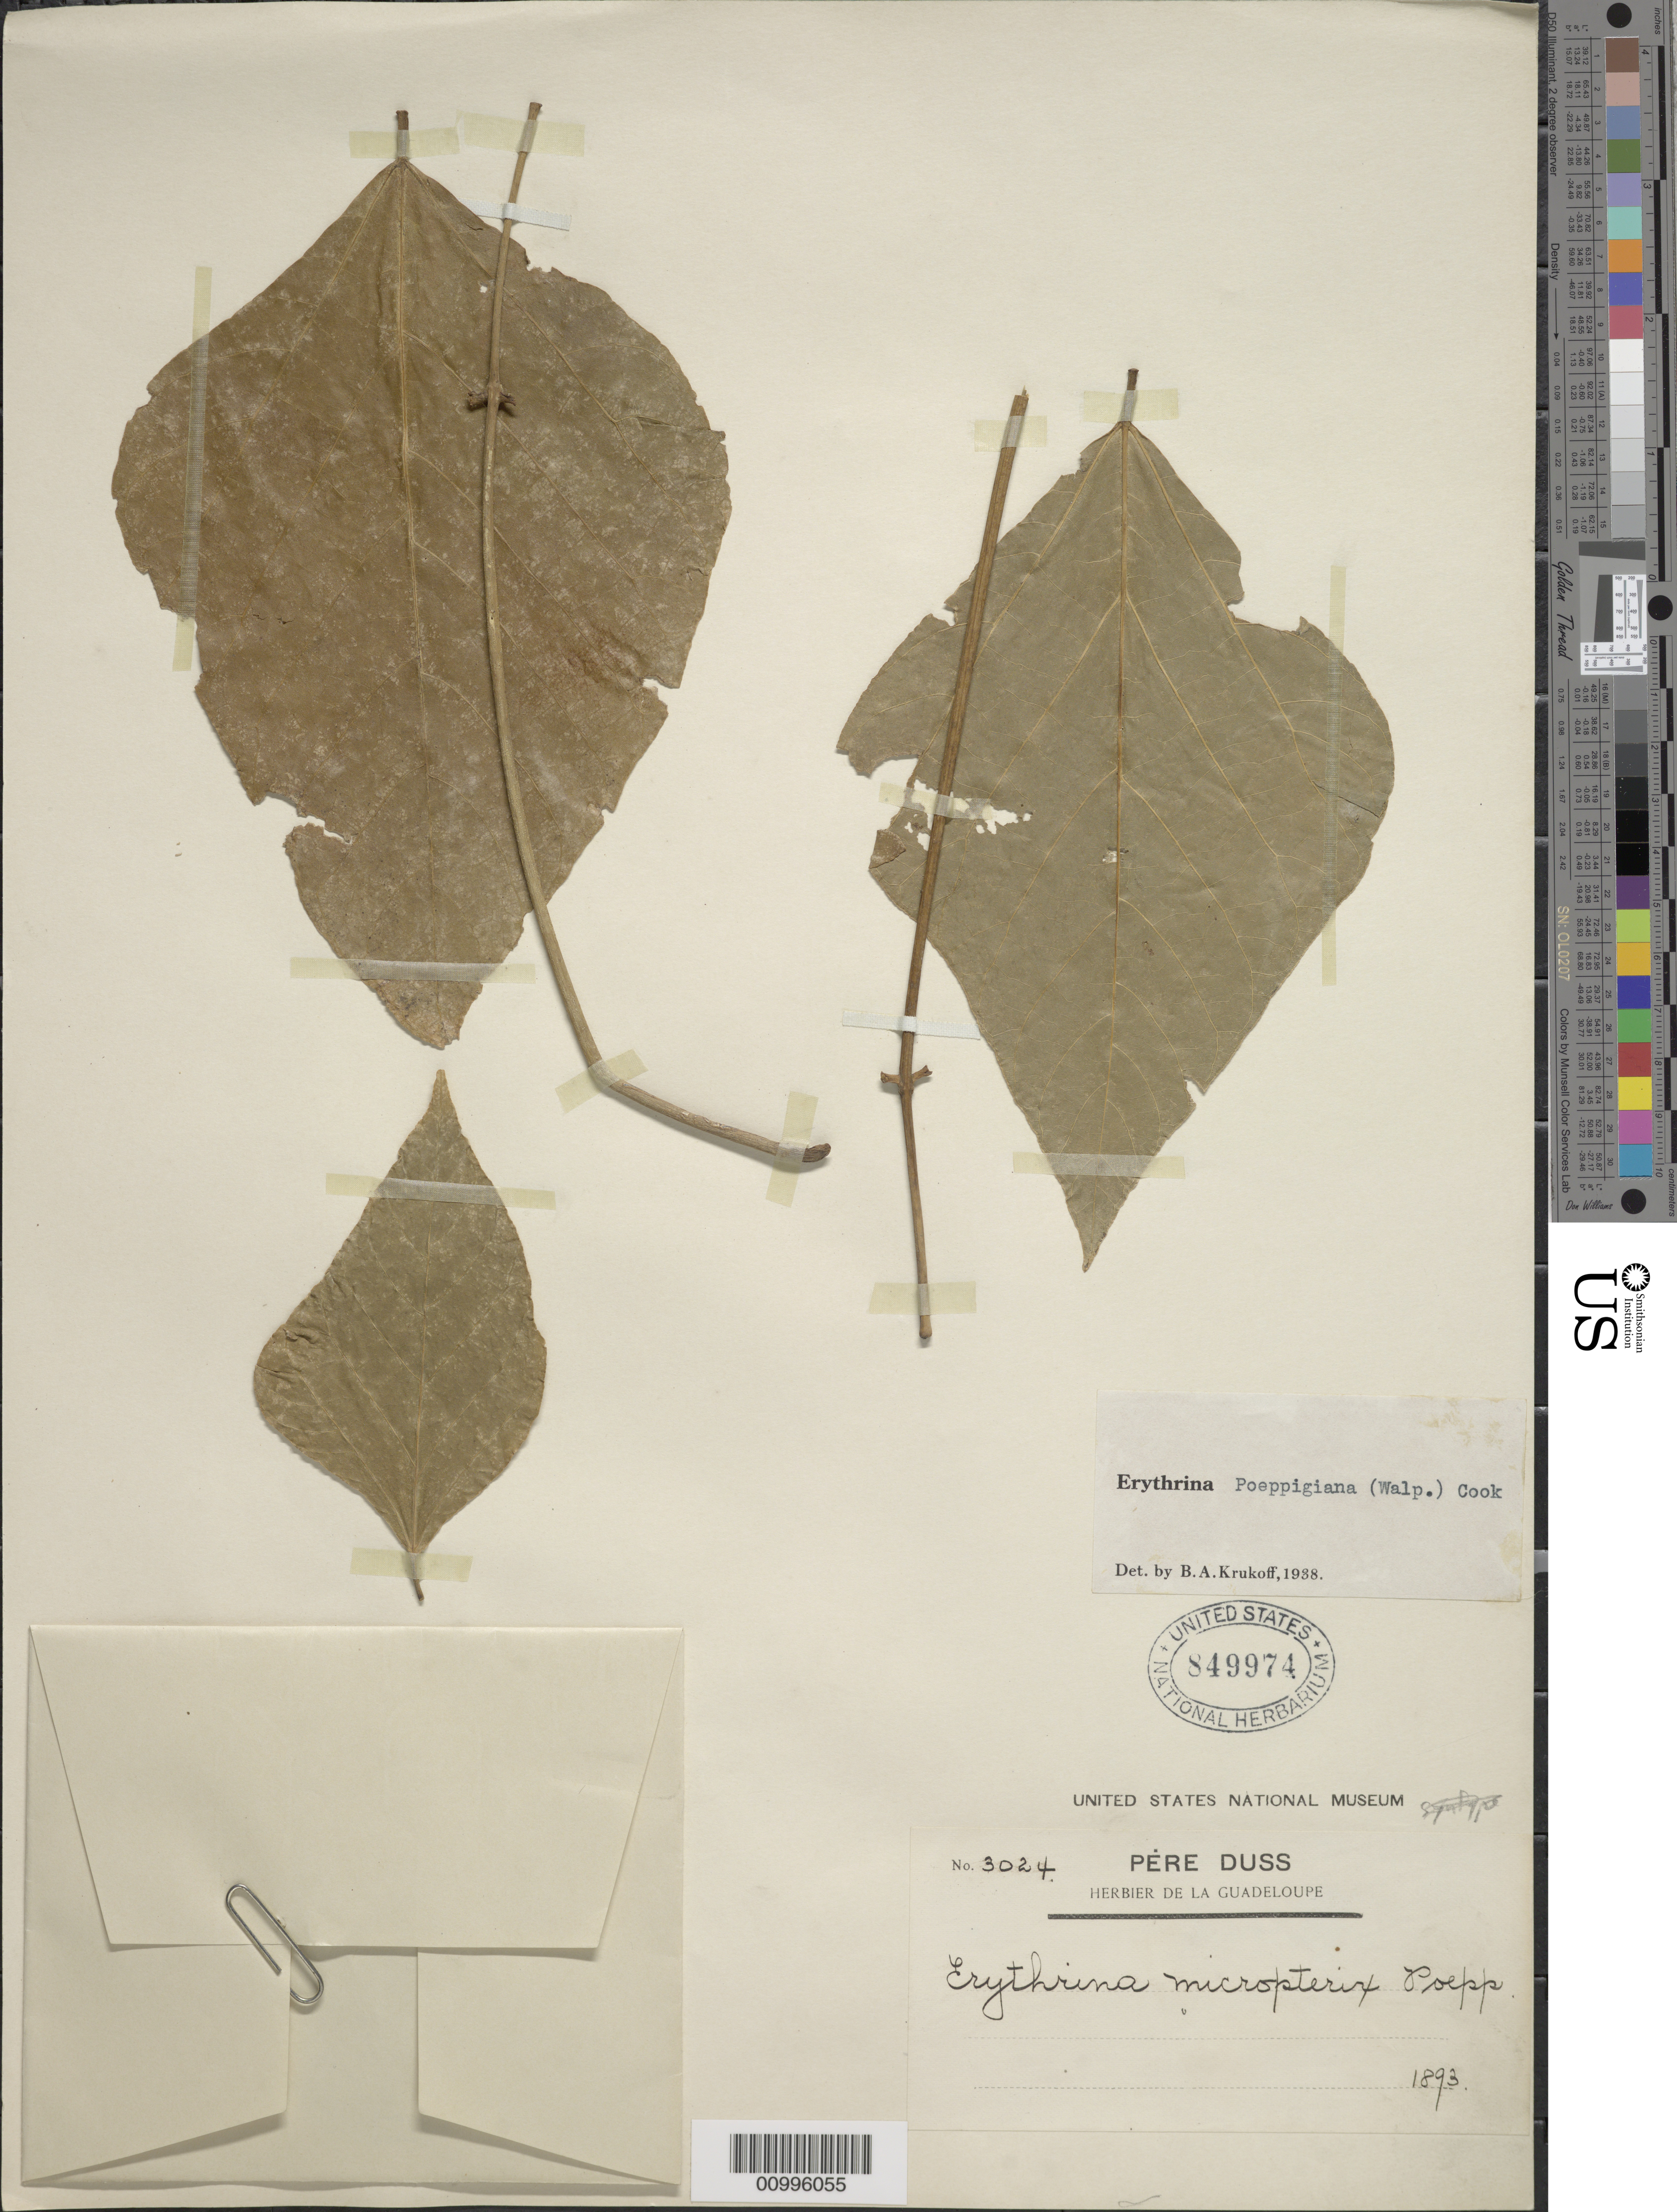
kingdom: Plantae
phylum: Tracheophyta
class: Magnoliopsida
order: Fabales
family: Fabaceae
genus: Erythrina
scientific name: Erythrina poeppigiana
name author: (Walp.) O.F. Cook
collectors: Père Duss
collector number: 3024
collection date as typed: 1893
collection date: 1893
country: Guadeloupe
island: Basse Terre [Guadeloupe]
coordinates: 0 N, 0 E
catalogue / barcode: US 849974